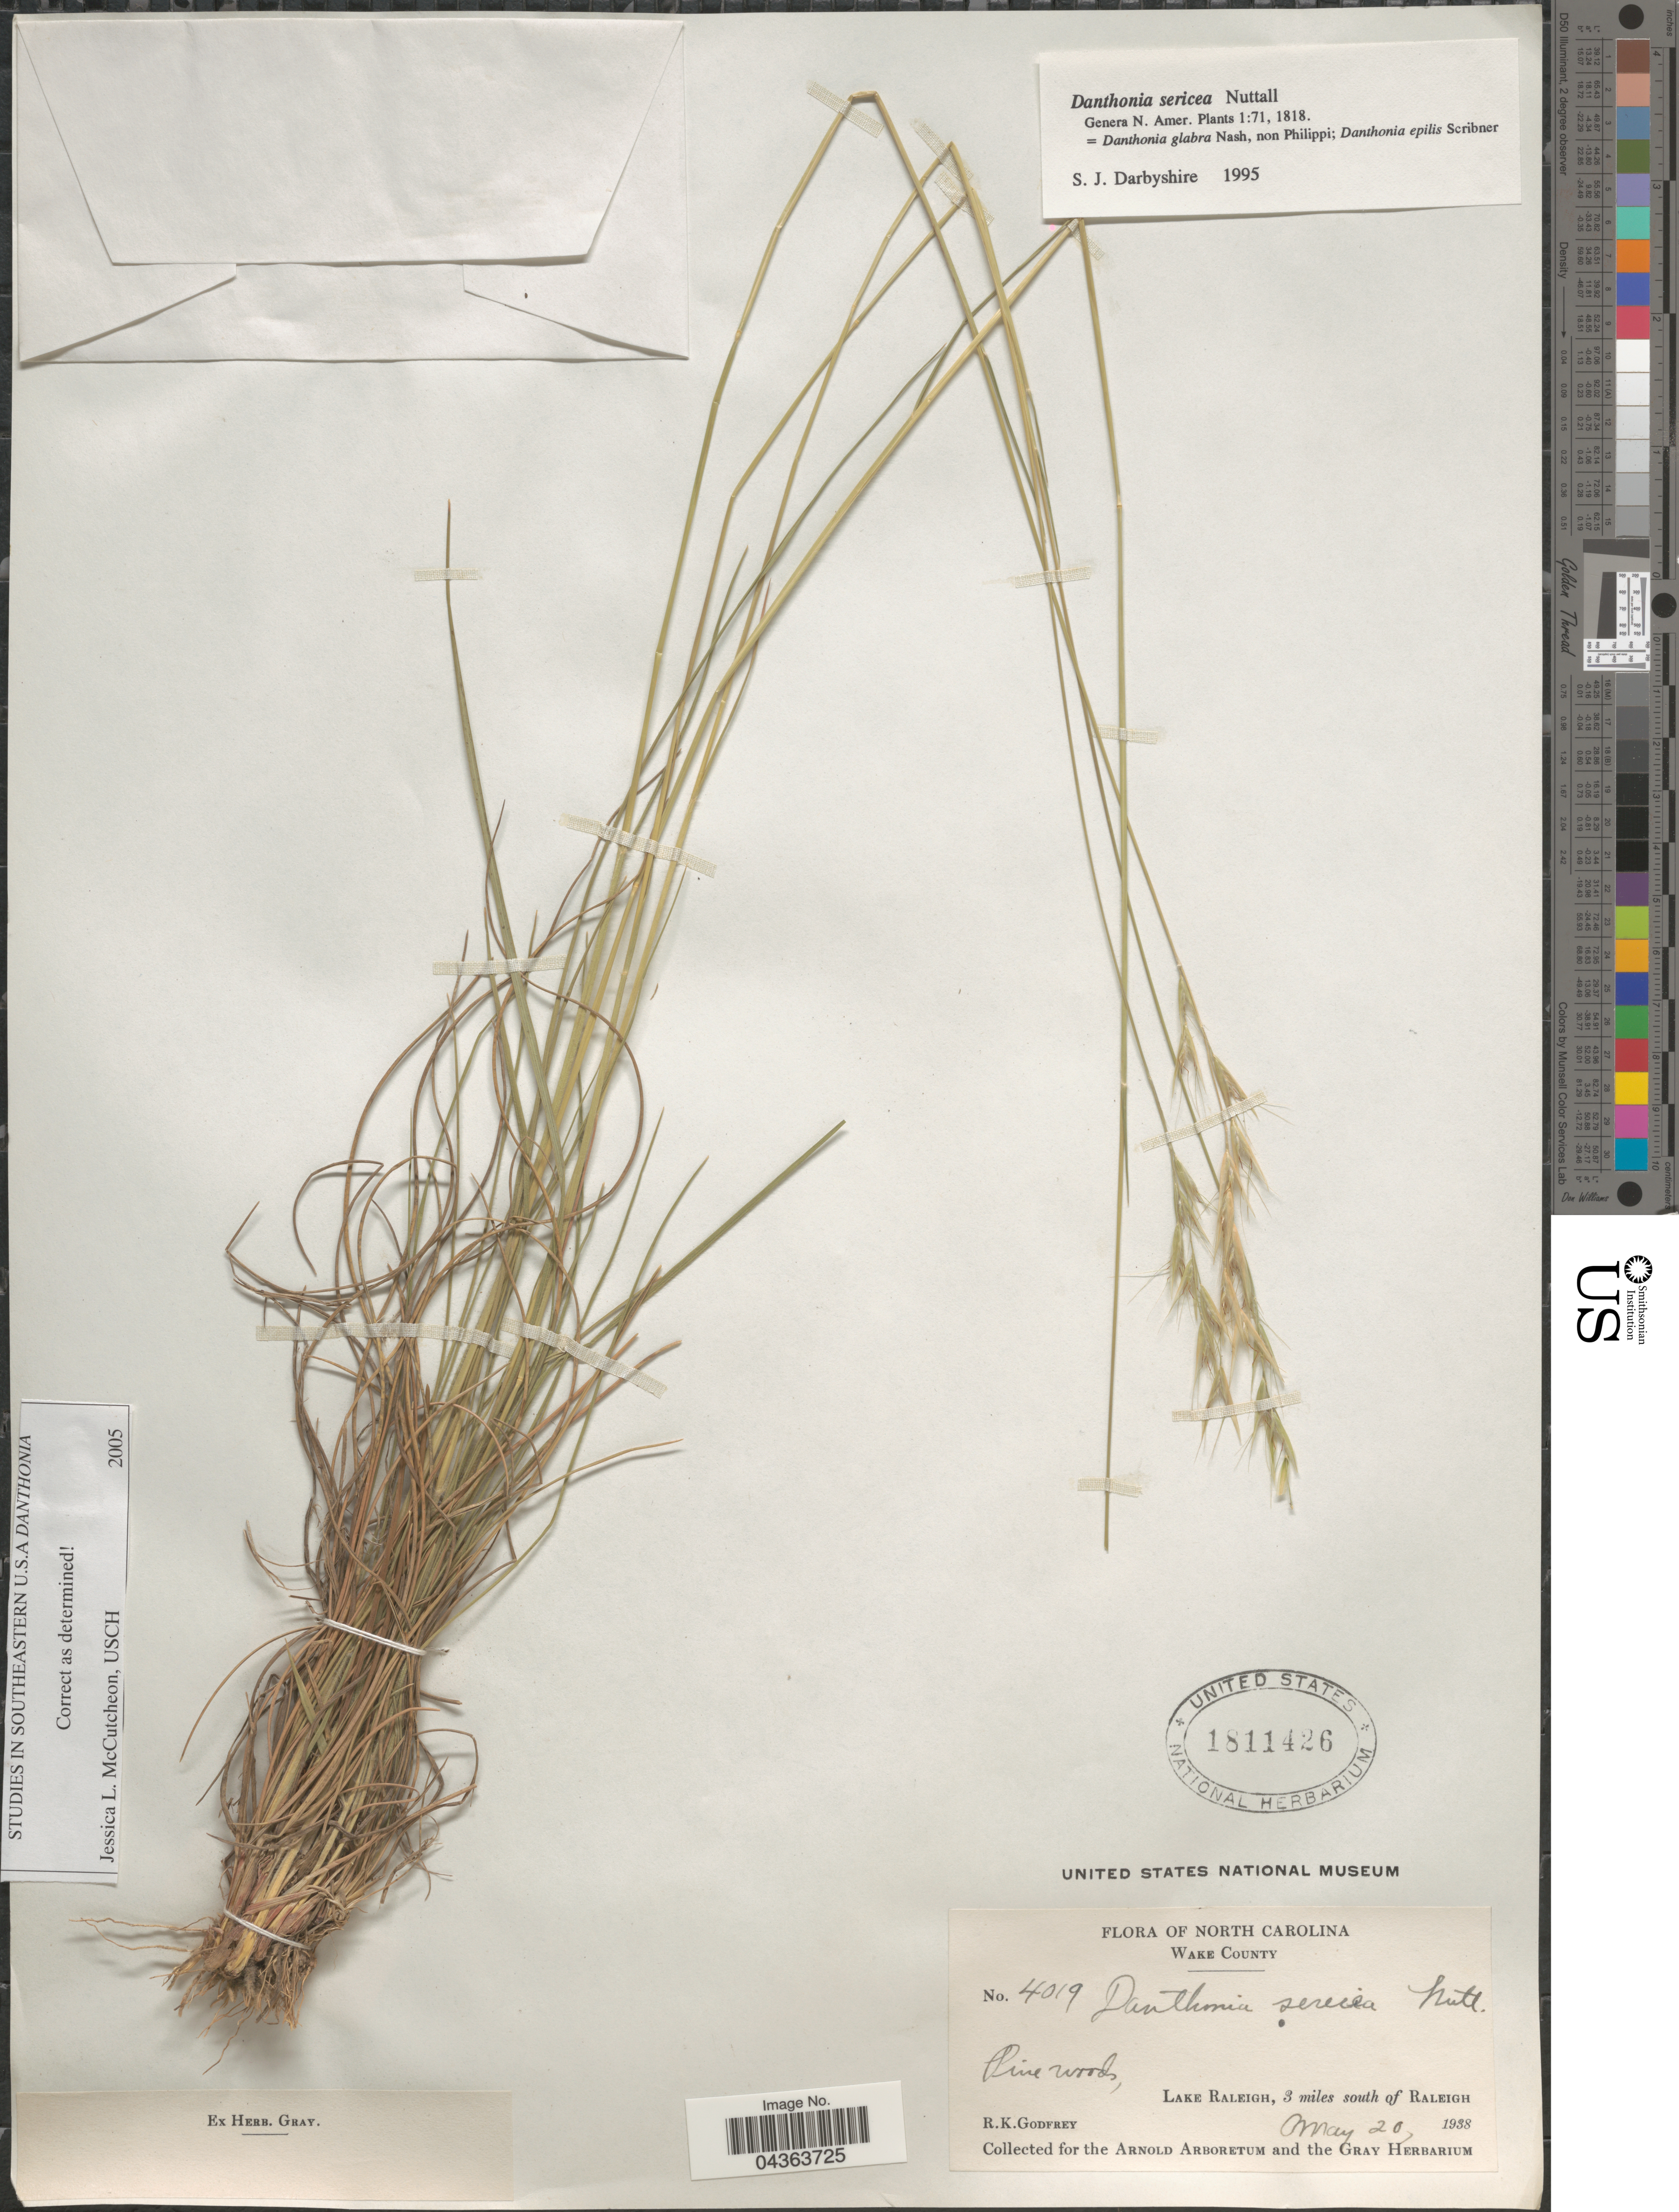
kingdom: Plantae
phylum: Tracheophyta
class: Liliopsida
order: Poales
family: Poaceae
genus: Danthonia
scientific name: Danthonia sericea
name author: Nutt.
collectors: R. K. Godfrey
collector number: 4019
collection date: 1938-05-20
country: United States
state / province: North Carolina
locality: Wake County. Lake Raleigh, 3 miles south of Raleigh.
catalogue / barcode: US 1811426